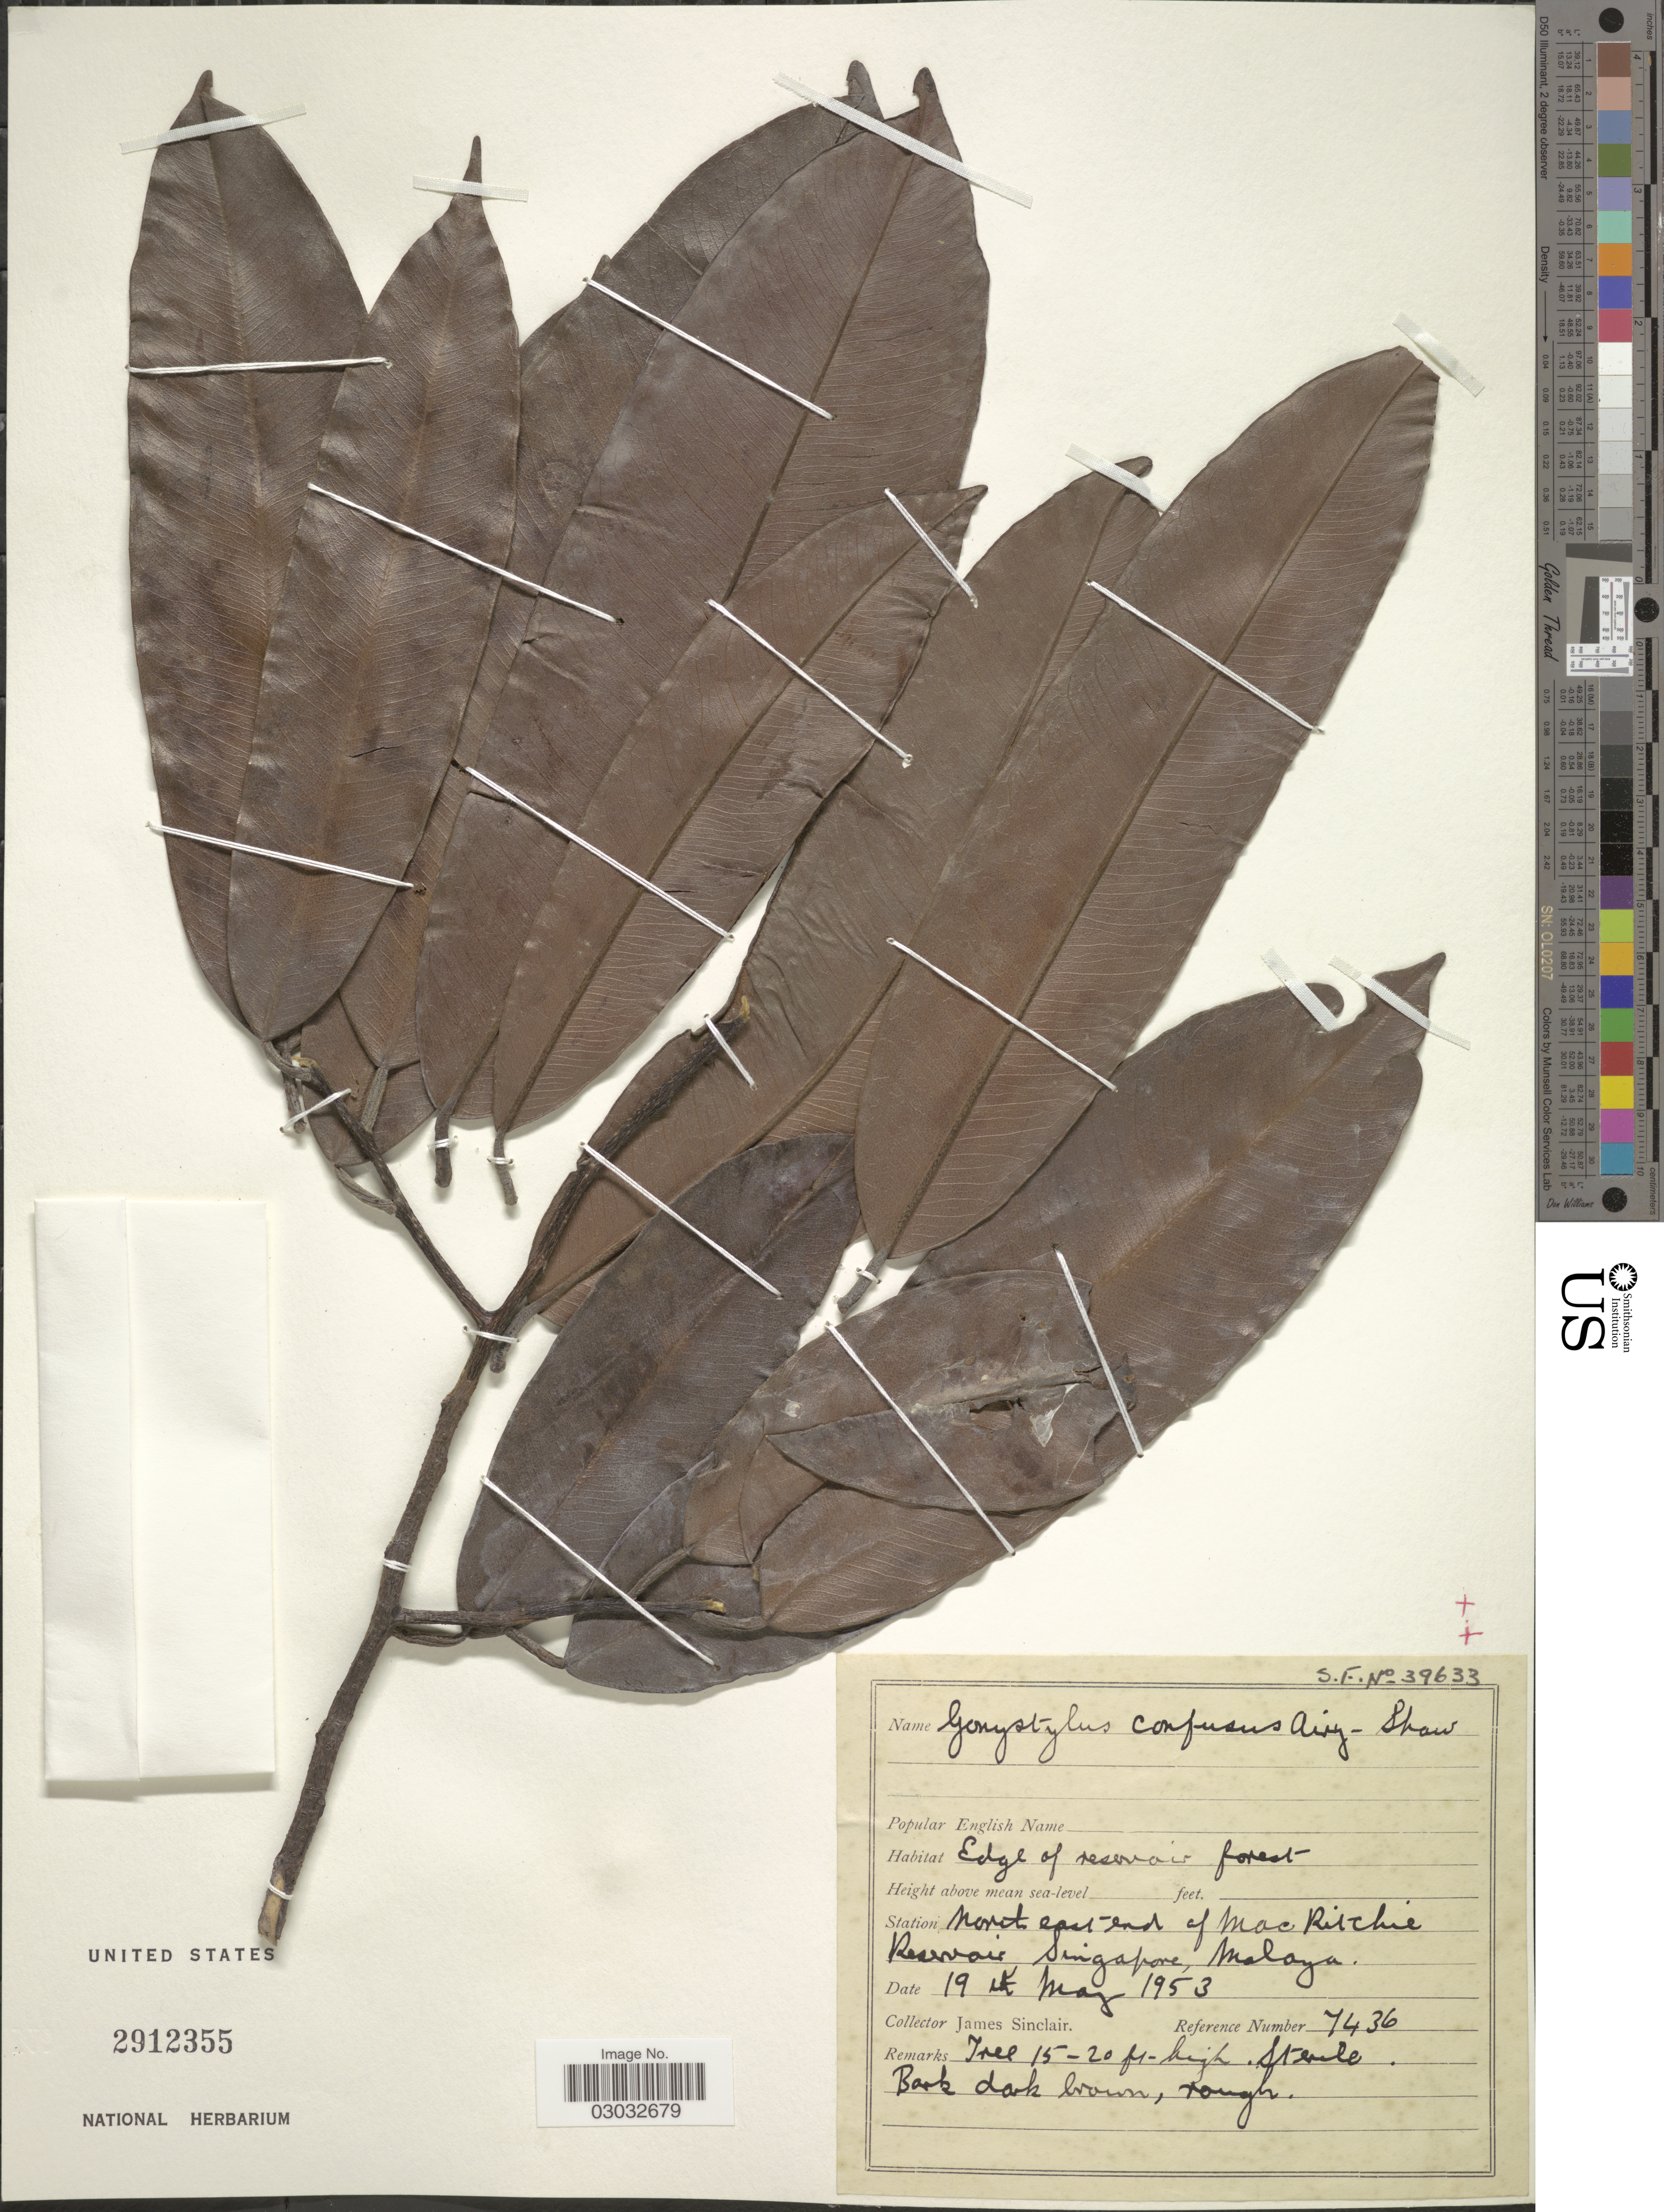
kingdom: Plantae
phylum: Tracheophyta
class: Magnoliopsida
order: Malvales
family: Thymelaeaceae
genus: Gonystylus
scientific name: Gonystylus confusus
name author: Airy Shaw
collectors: J. Sinclair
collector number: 7436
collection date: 1953-05-19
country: Singapore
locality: Station north east end of MacRitchie Reservoir, Malaya.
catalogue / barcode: US 2912355